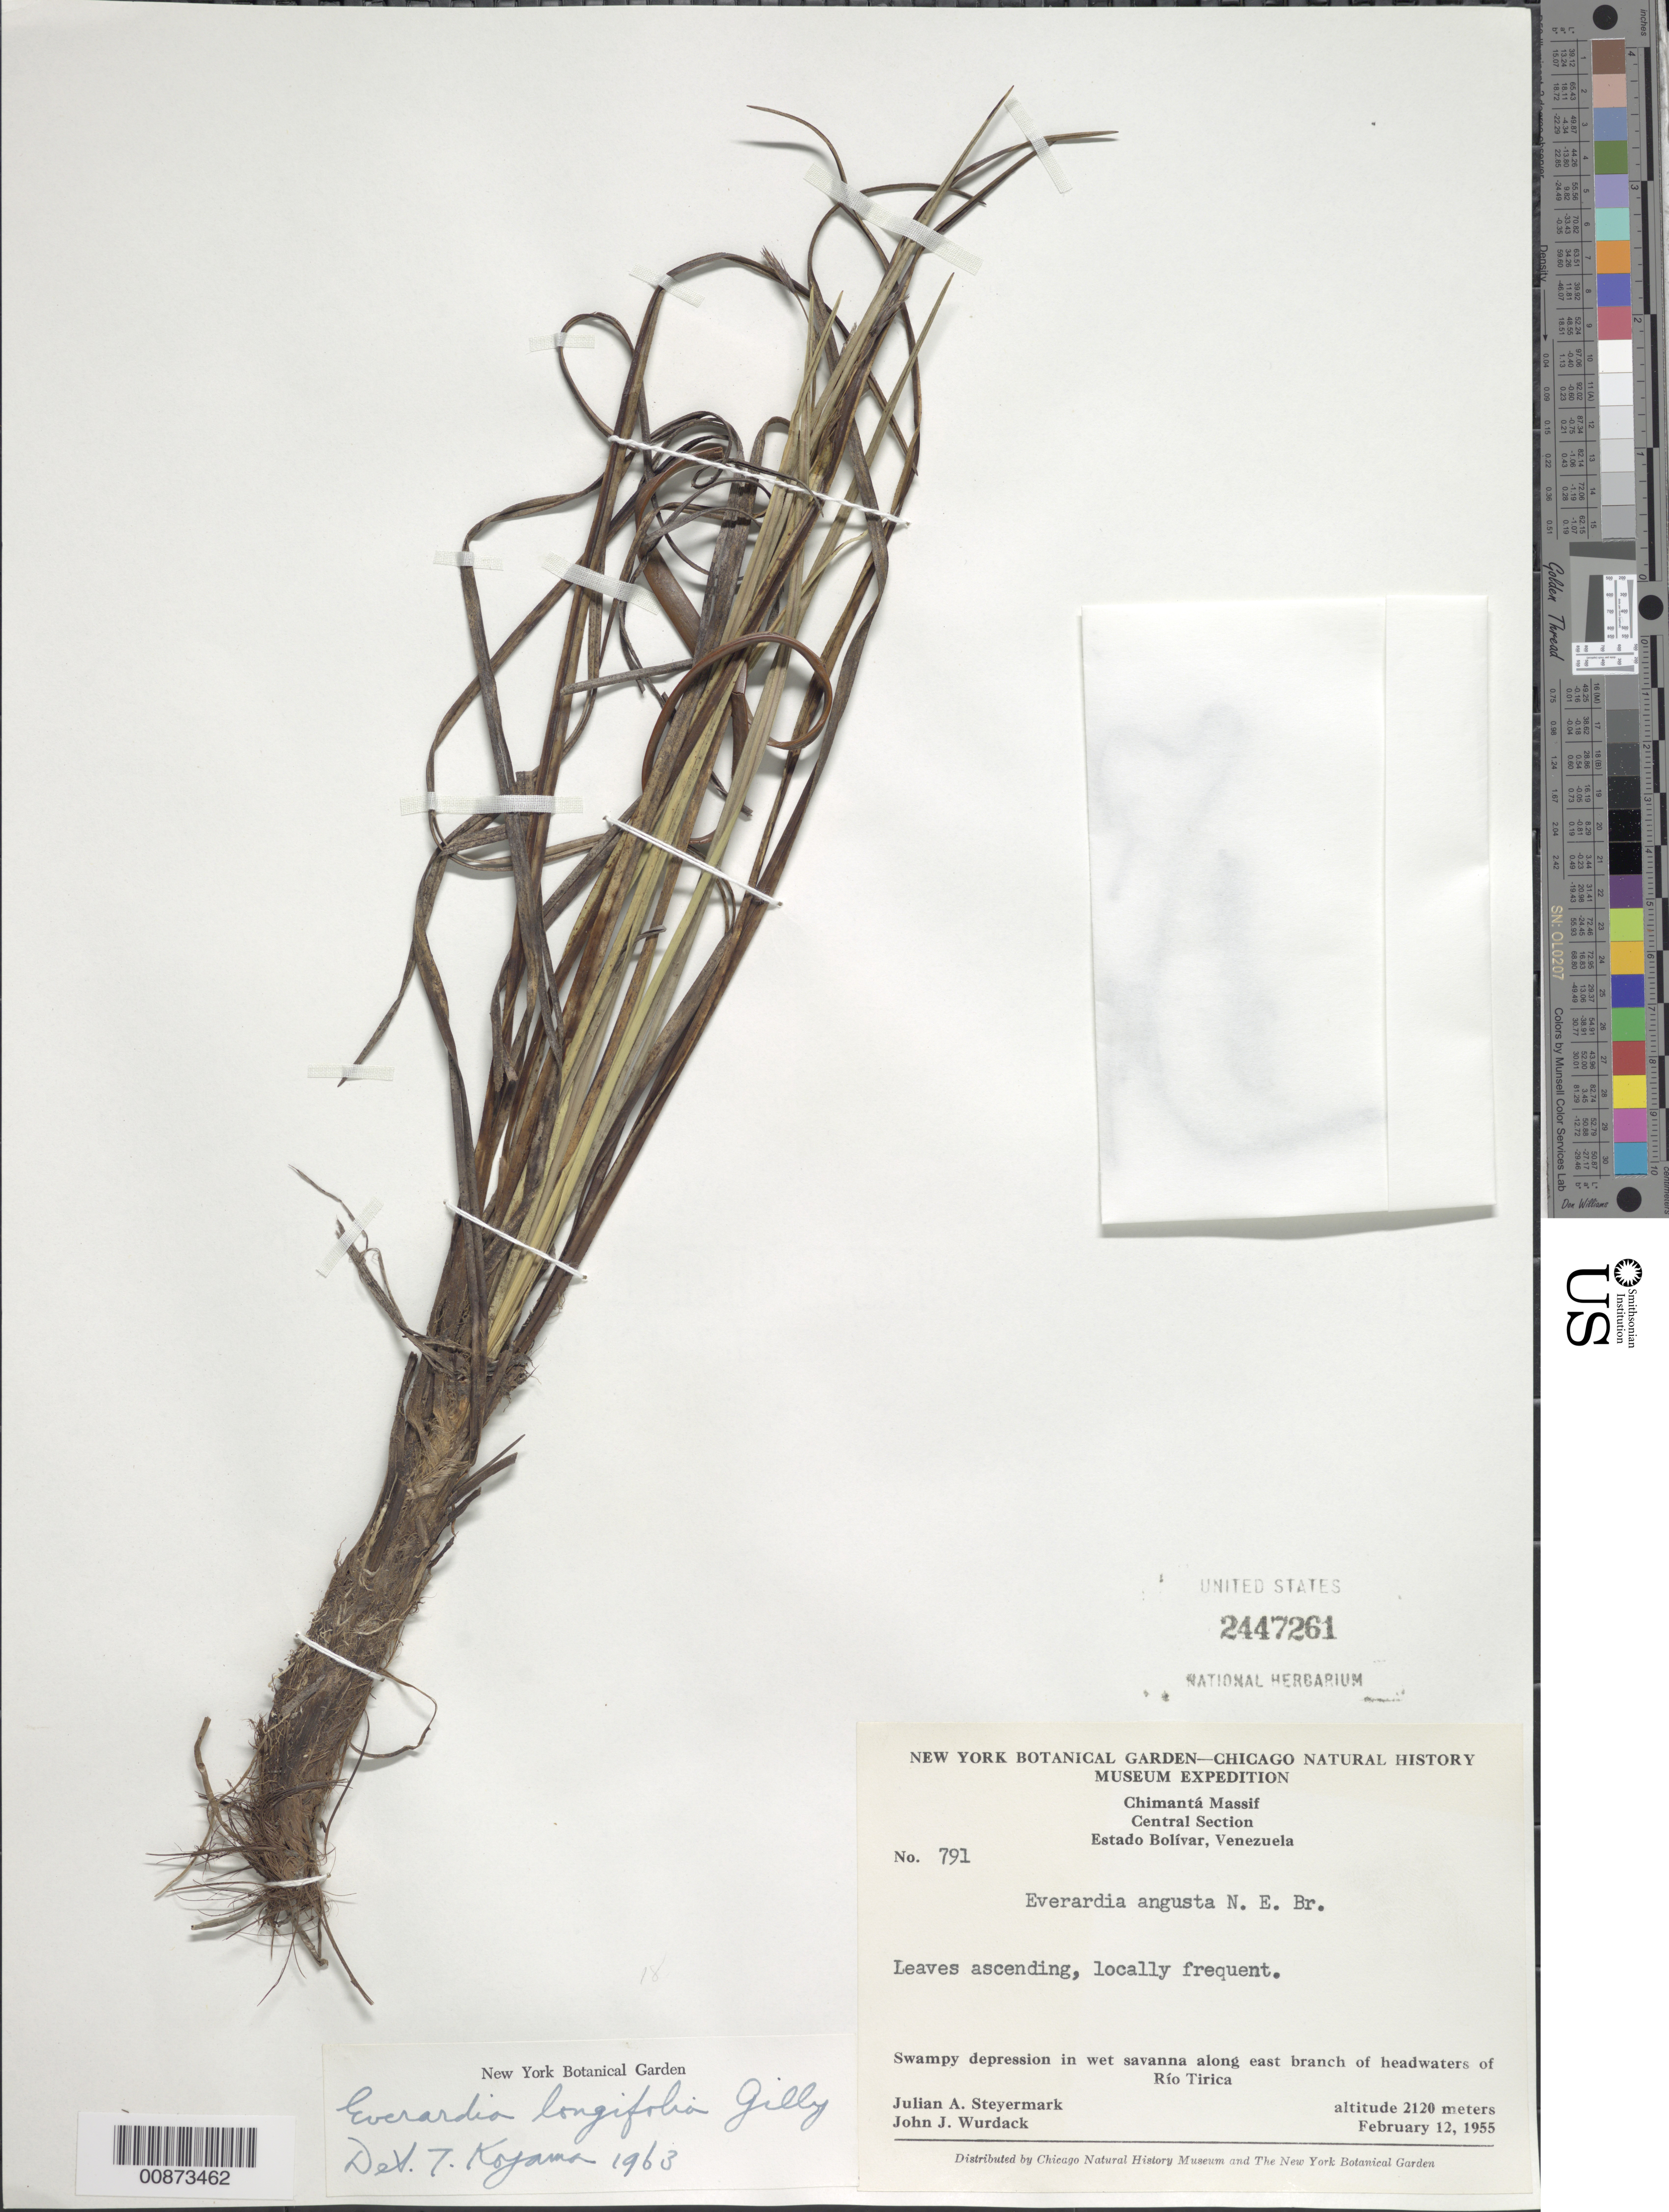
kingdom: Plantae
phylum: Tracheophyta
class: Liliopsida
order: Poales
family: Cyperaceae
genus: Cephalocarpus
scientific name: Cephalocarpus longifolius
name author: (Gilly) S.M. Costa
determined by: Strong, Mark T., (BOT), Smithsonian Institution - National Museum of Natural History (UNITED STATES)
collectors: J. Steyermark & J. J. Wurdack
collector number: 55 791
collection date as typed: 12-Feb-55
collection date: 1955-02-12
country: Venezuela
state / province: Bolívar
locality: Chimantá Massif, central section, along east branch of headwaters of Río Tirica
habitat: Swampy depression in wet savanna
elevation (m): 2120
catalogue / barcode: US 2447261